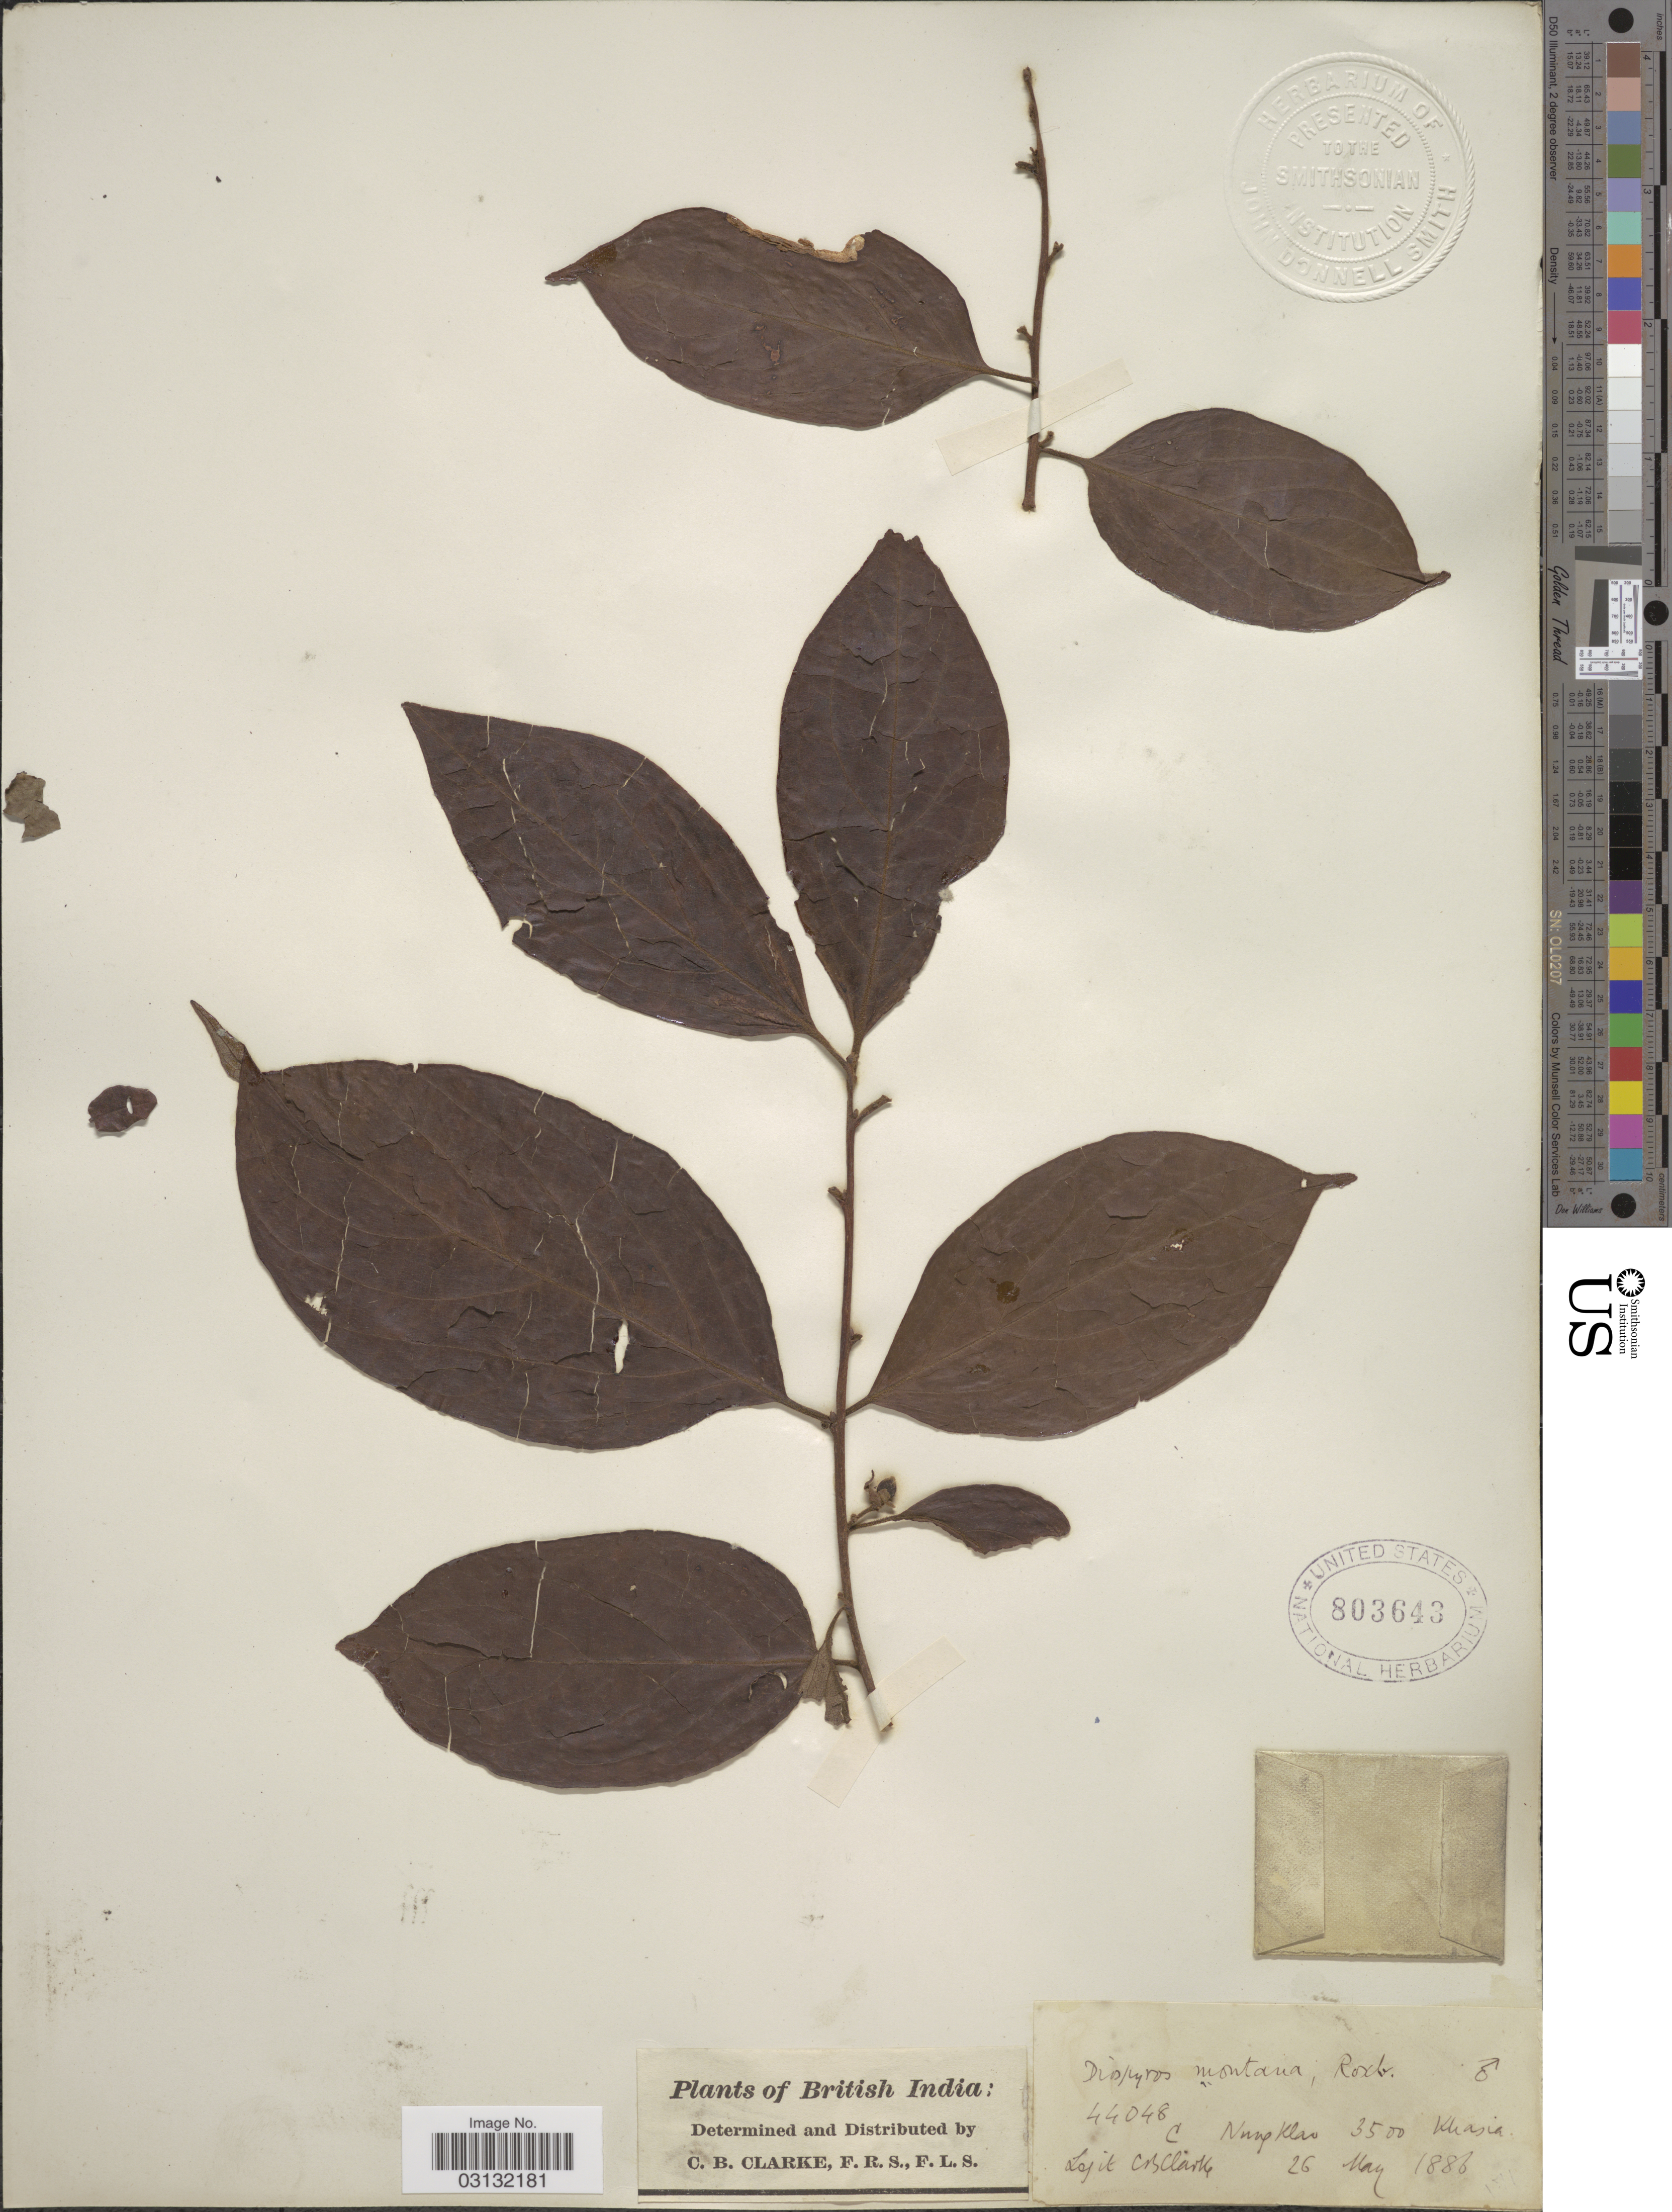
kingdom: Plantae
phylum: Tracheophyta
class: Magnoliopsida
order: Ericales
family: Ebenaceae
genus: Diospyros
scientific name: Diospyros montana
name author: Roxb.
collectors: C. B. Clarke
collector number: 44048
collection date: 1886-05-26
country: India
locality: British India, Nung Klao, Khasia.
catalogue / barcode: US 803643